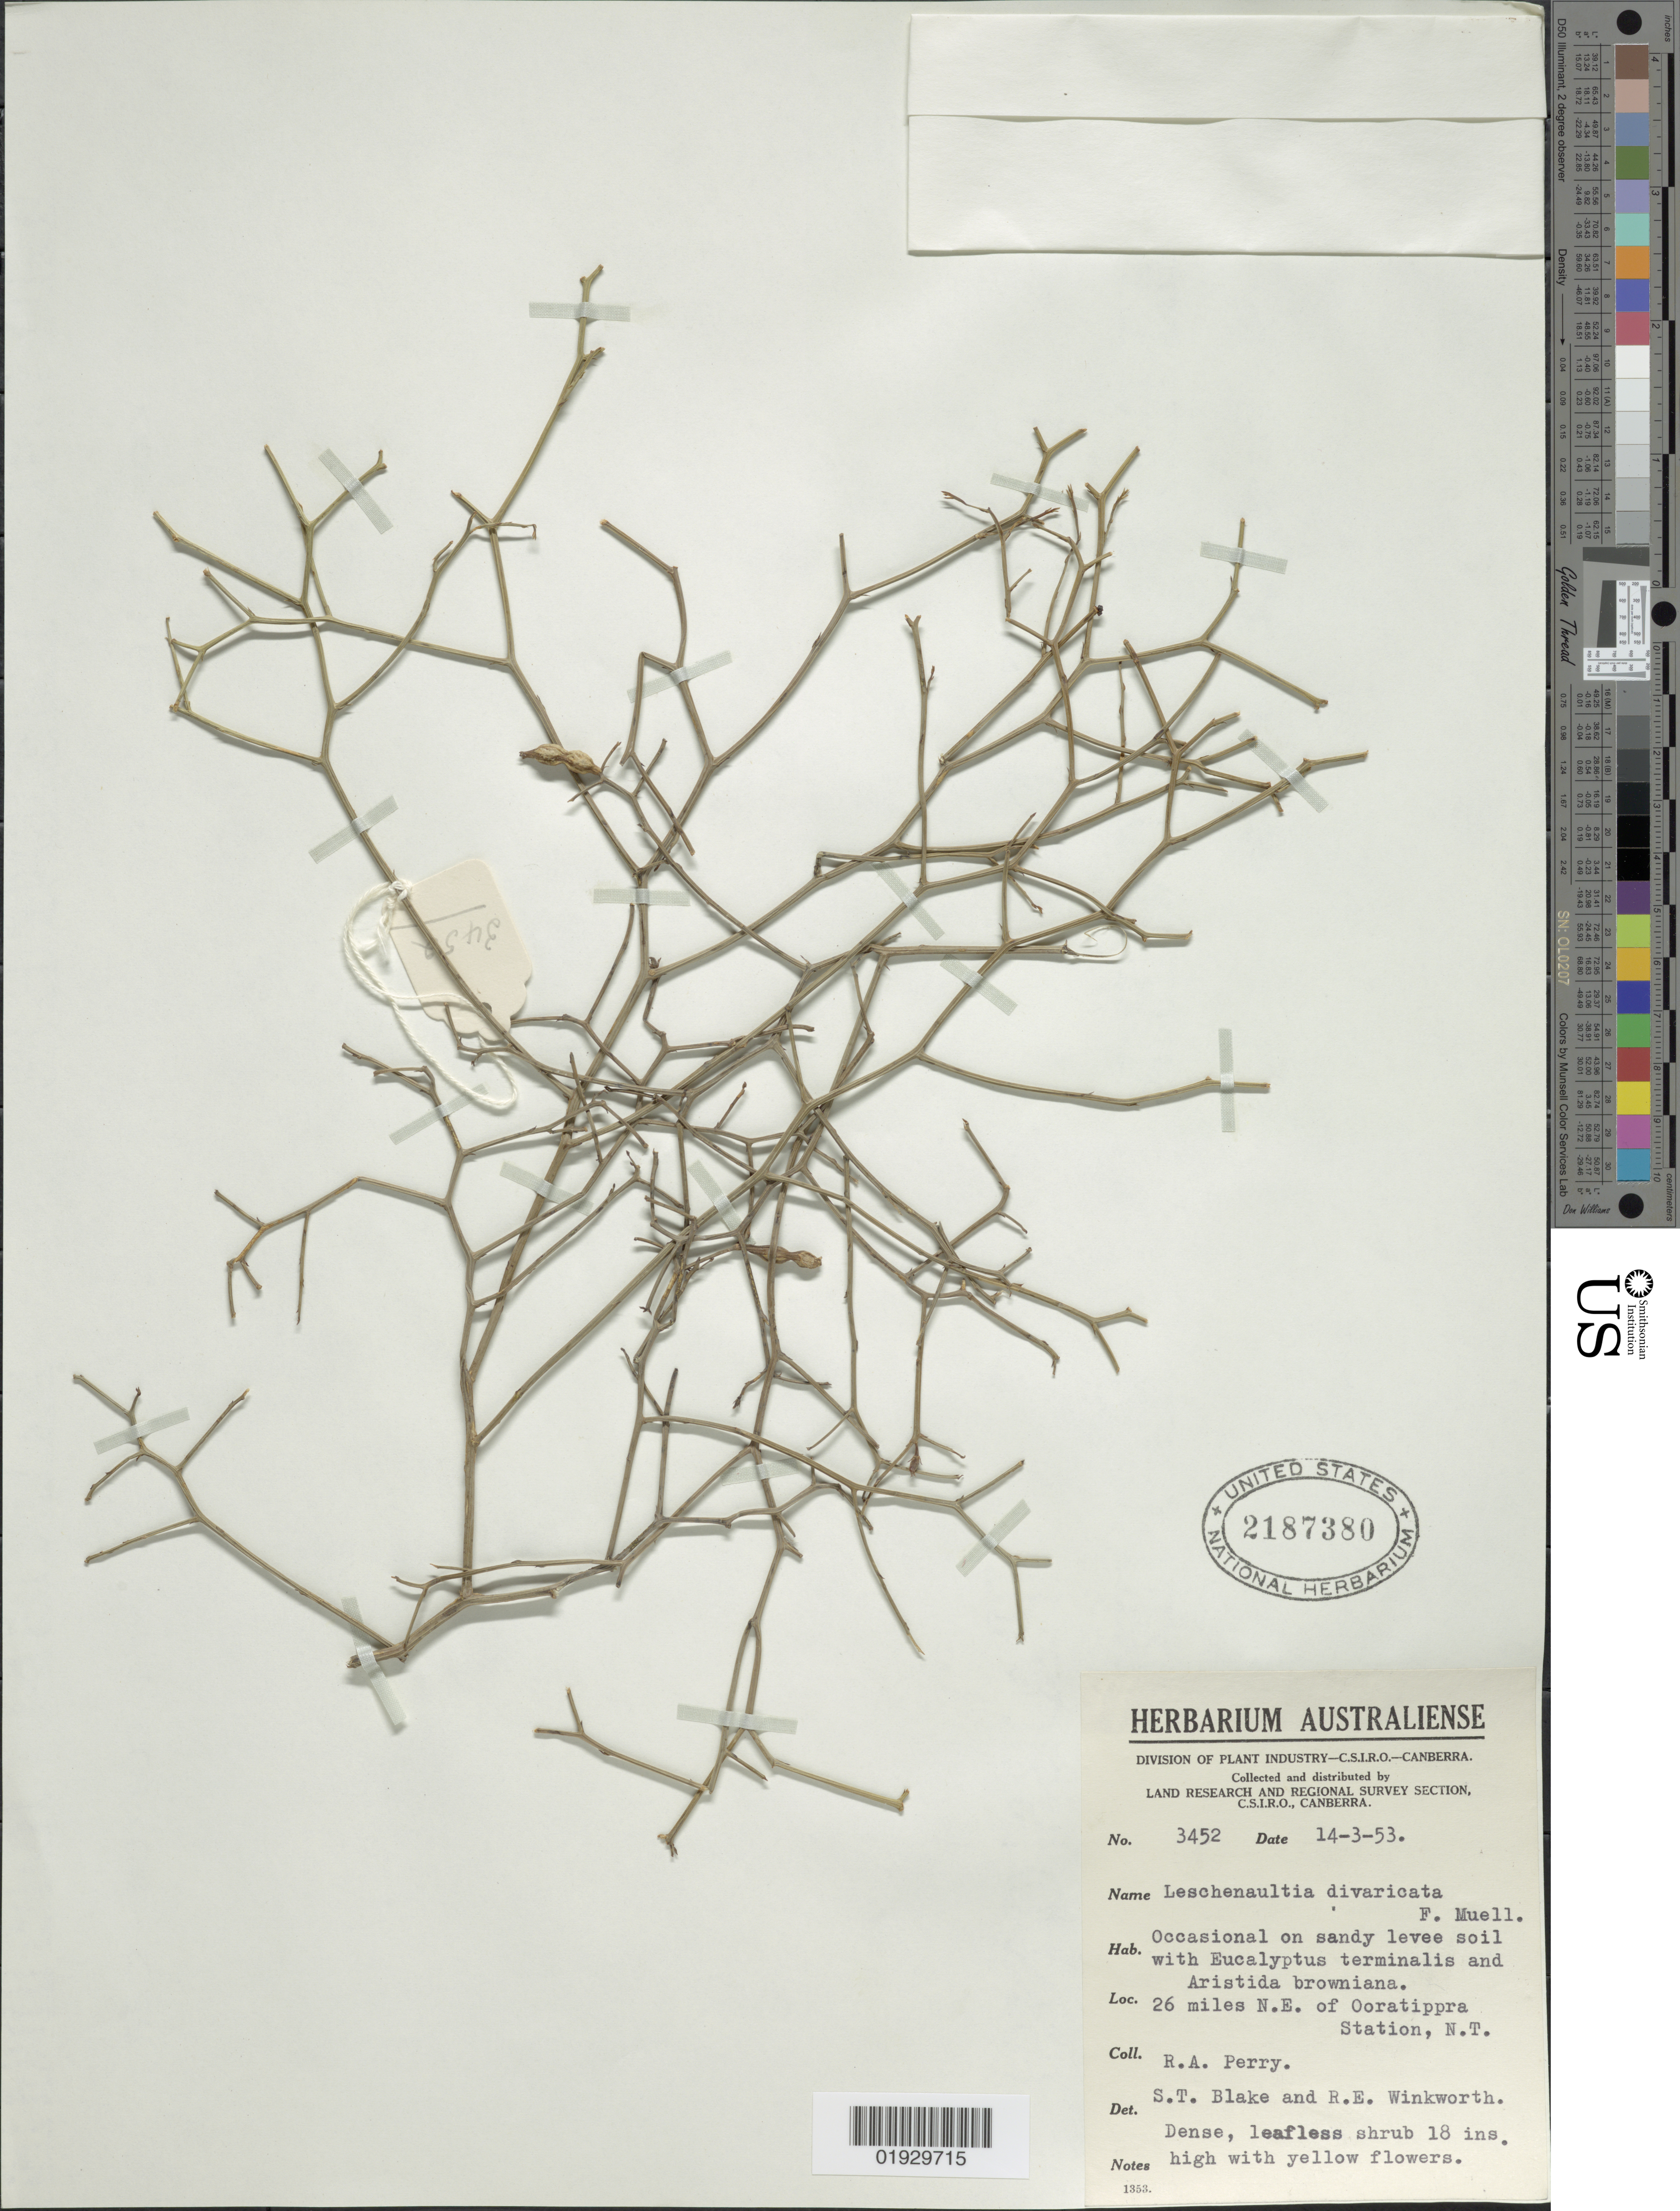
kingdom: Plantae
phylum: Tracheophyta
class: Magnoliopsida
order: Asterales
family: Goodeniaceae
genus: Leschenaultia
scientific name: Leschenaultia divaricata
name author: F. Muell.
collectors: Perry, R. A., S. T. Blake & R. Winkworth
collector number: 3452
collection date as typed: Transcribed d/m/y: 14/3/53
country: Australia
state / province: Northern Territory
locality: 26 miles N.E. of Ooratippra Station, N.T.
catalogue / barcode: US 2187380